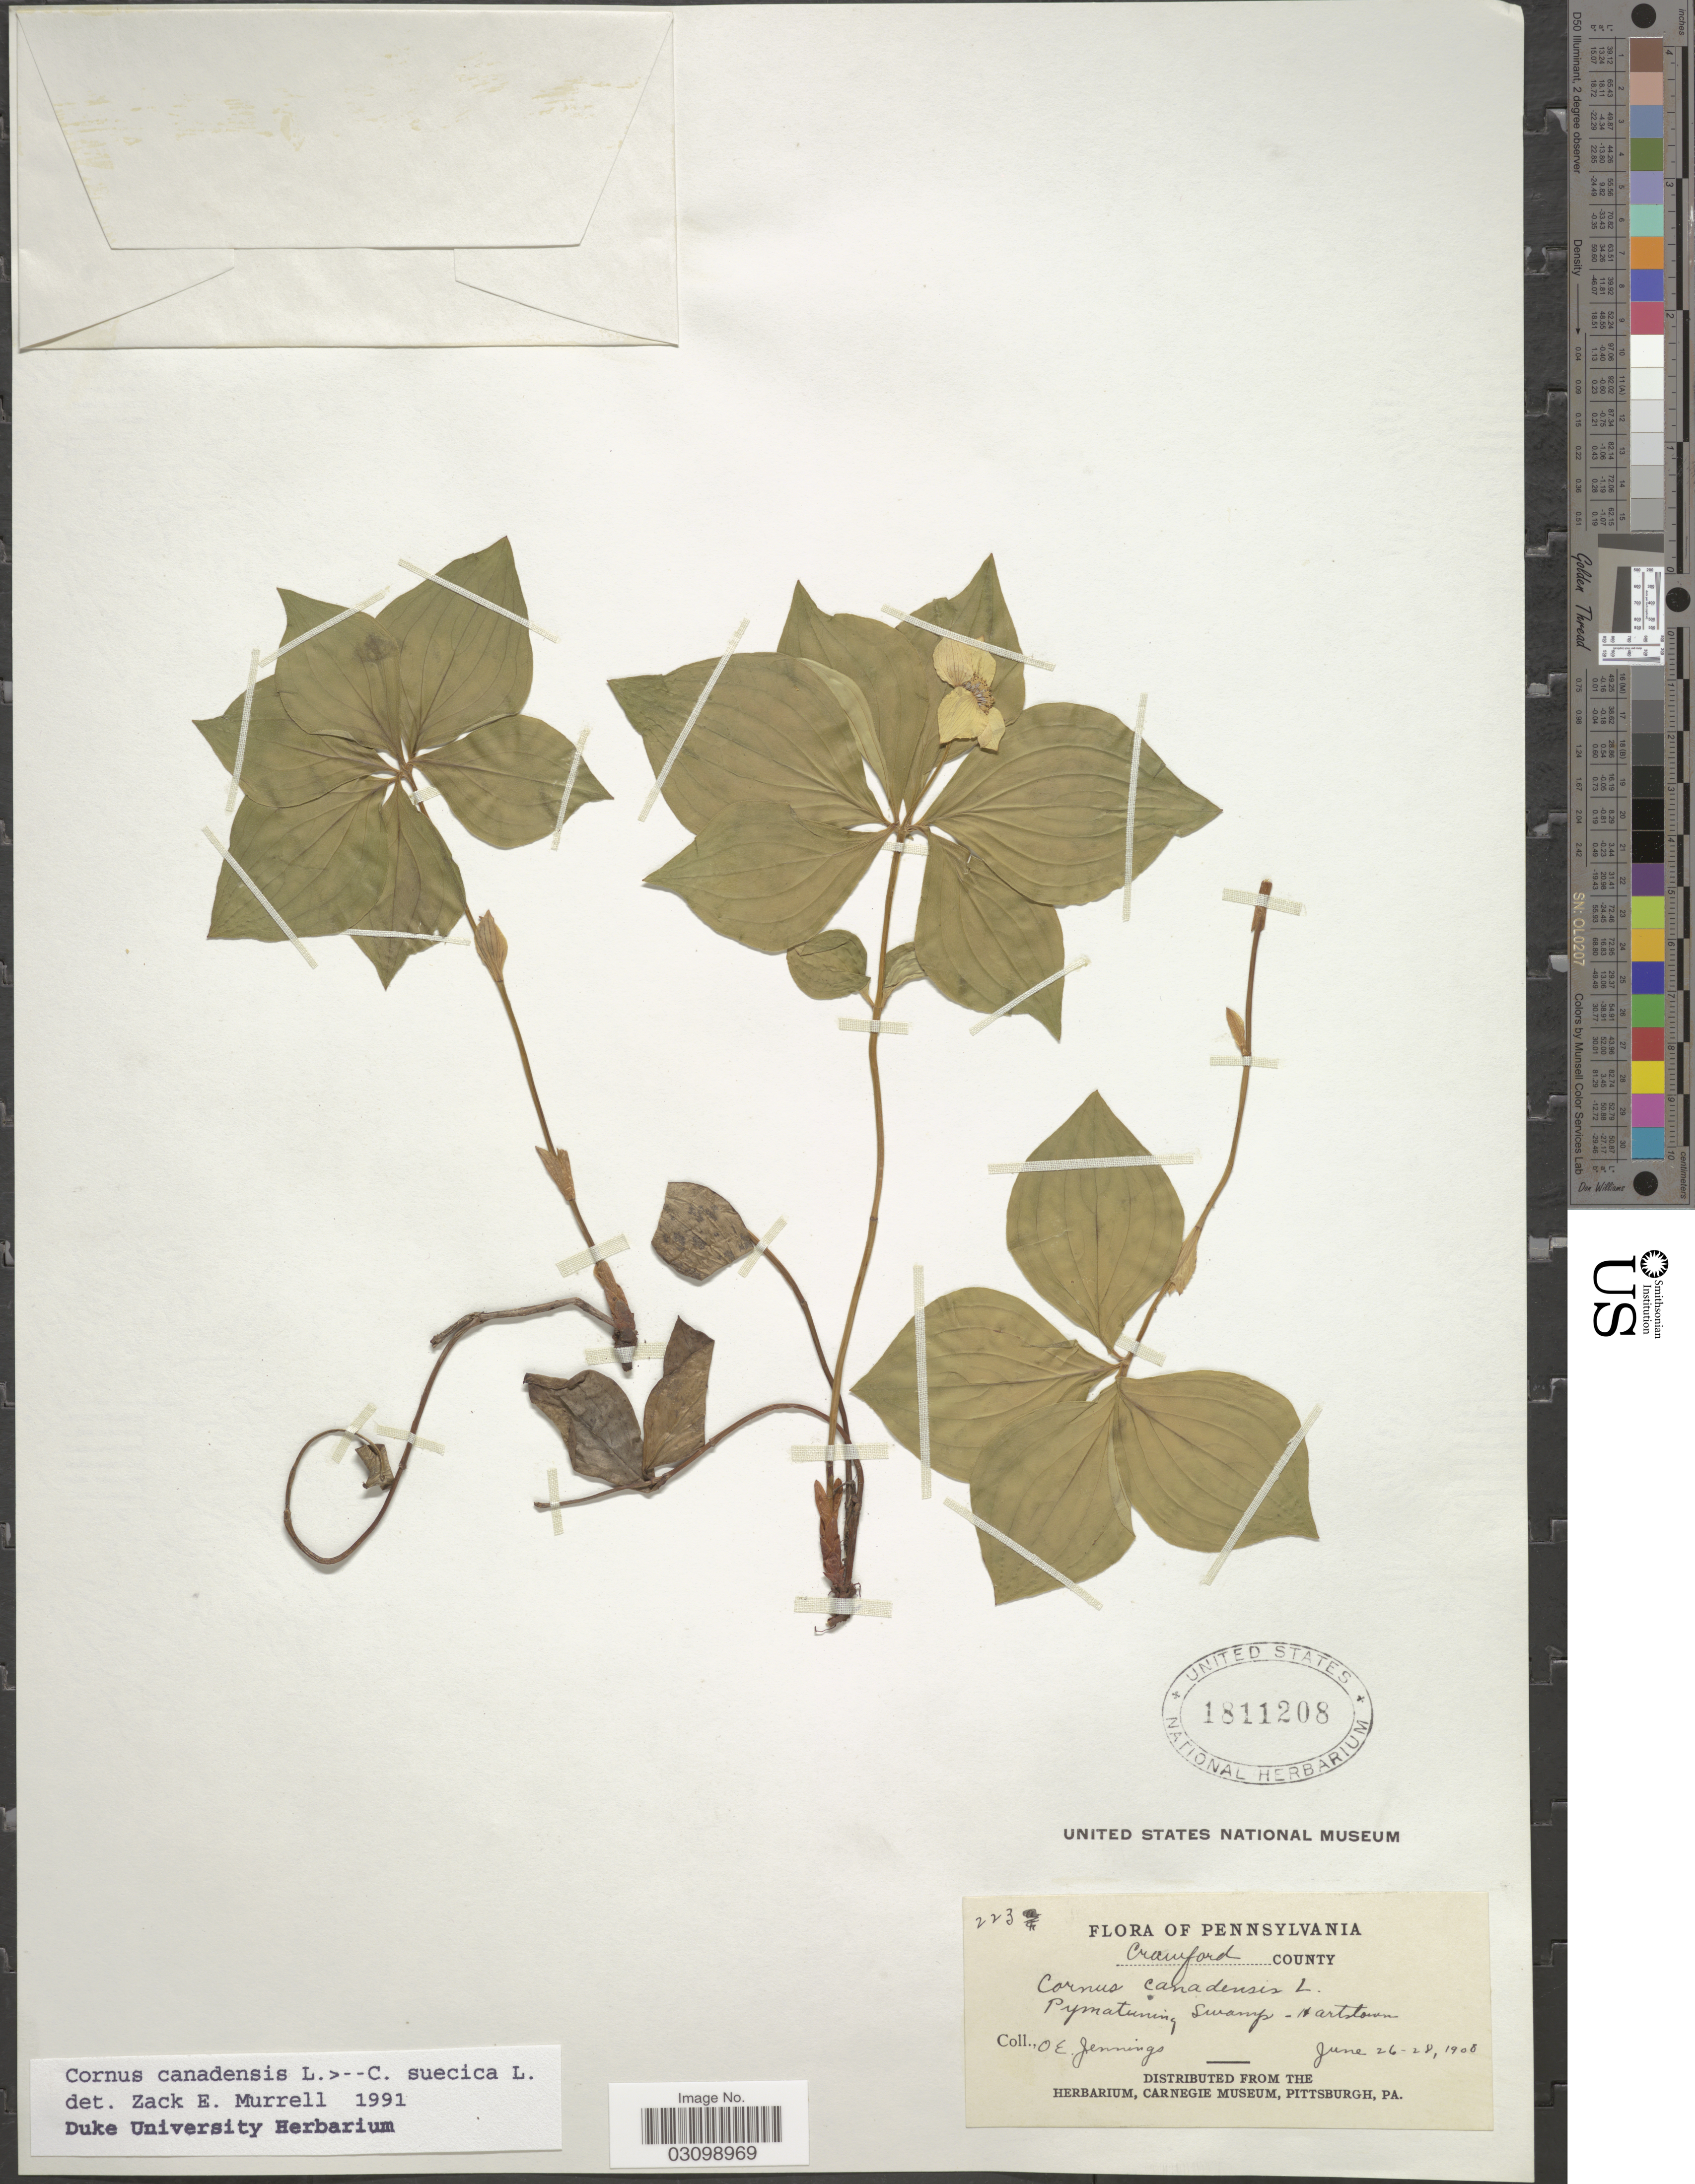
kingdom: Plantae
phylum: Tracheophyta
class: Magnoliopsida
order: Cornales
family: Cornaceae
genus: Cornus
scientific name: Cornus sp.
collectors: O. E. Jennings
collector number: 223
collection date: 1908-06-26/1908-06-28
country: United States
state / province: Pennsylvania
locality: Crawford County.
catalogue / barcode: US 1811208